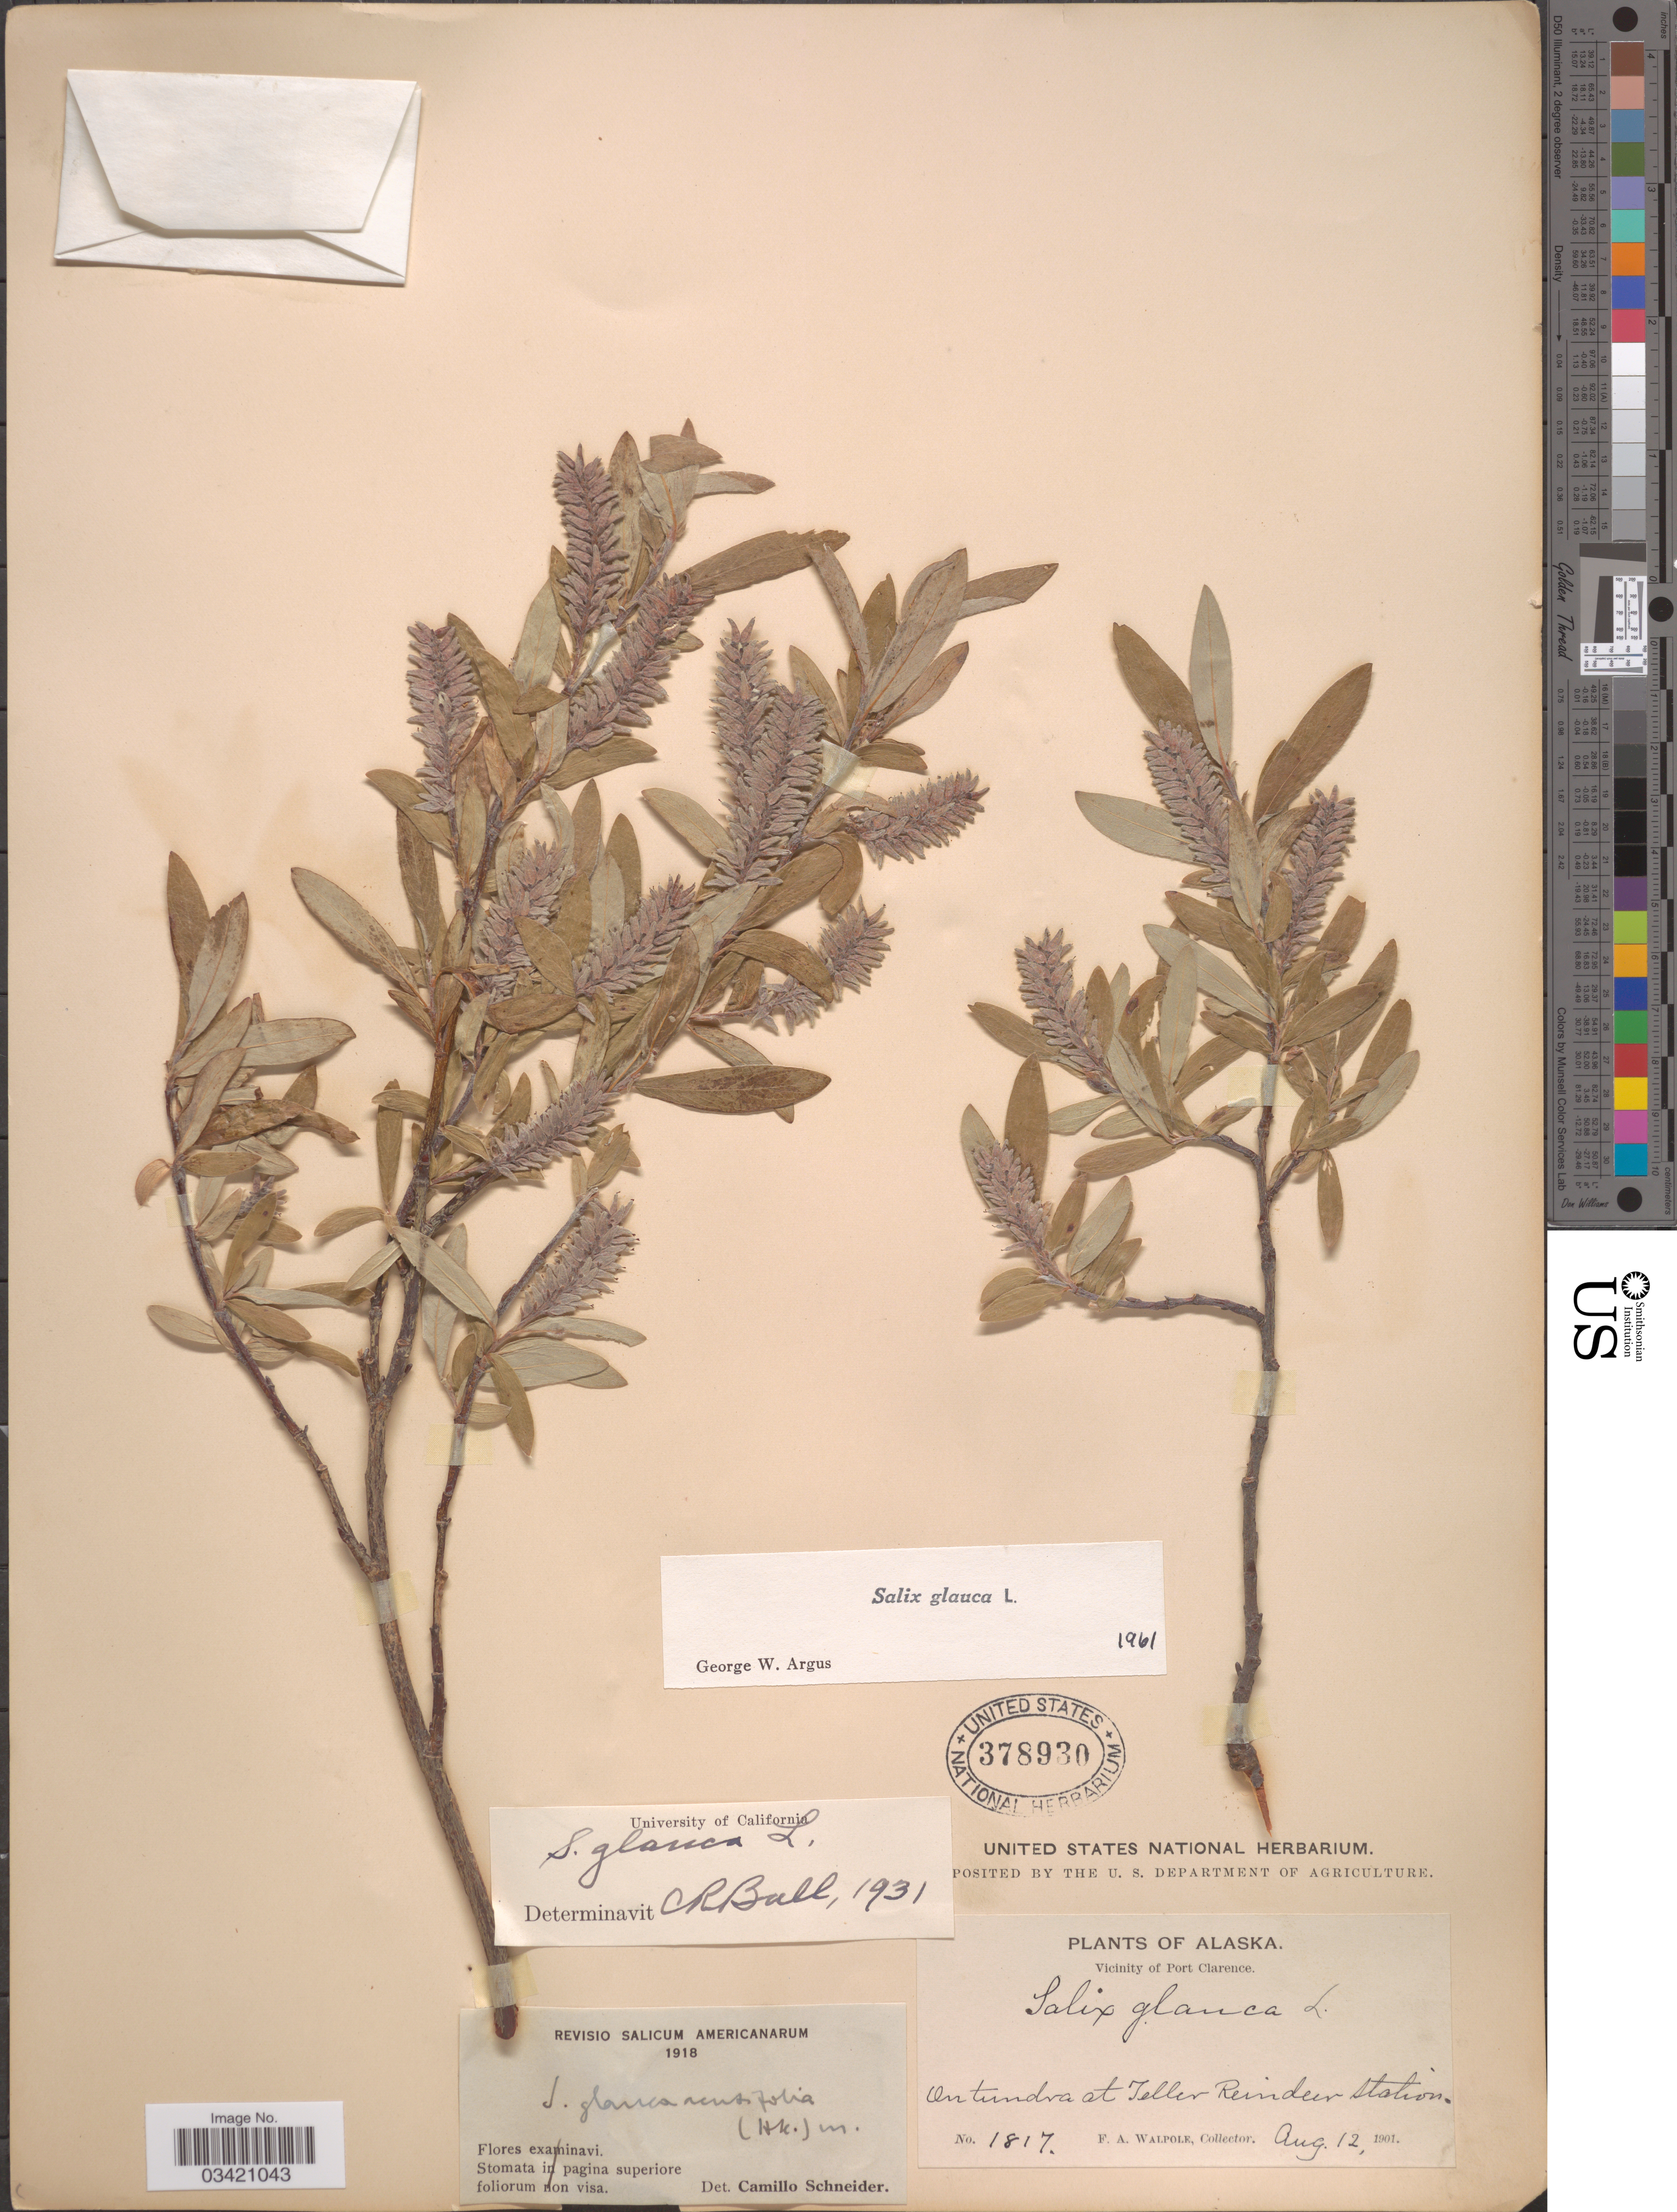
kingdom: Plantae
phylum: Tracheophyta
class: Magnoliopsida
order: Malpighiales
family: Salicaceae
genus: Salix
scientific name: Salix glauca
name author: L.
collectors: F. Walpole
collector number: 1817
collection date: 1901-08-12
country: United States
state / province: Alaska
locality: Vicinity of Port Clarence. On tundra Teller Reindeer Station.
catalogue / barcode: US 378930